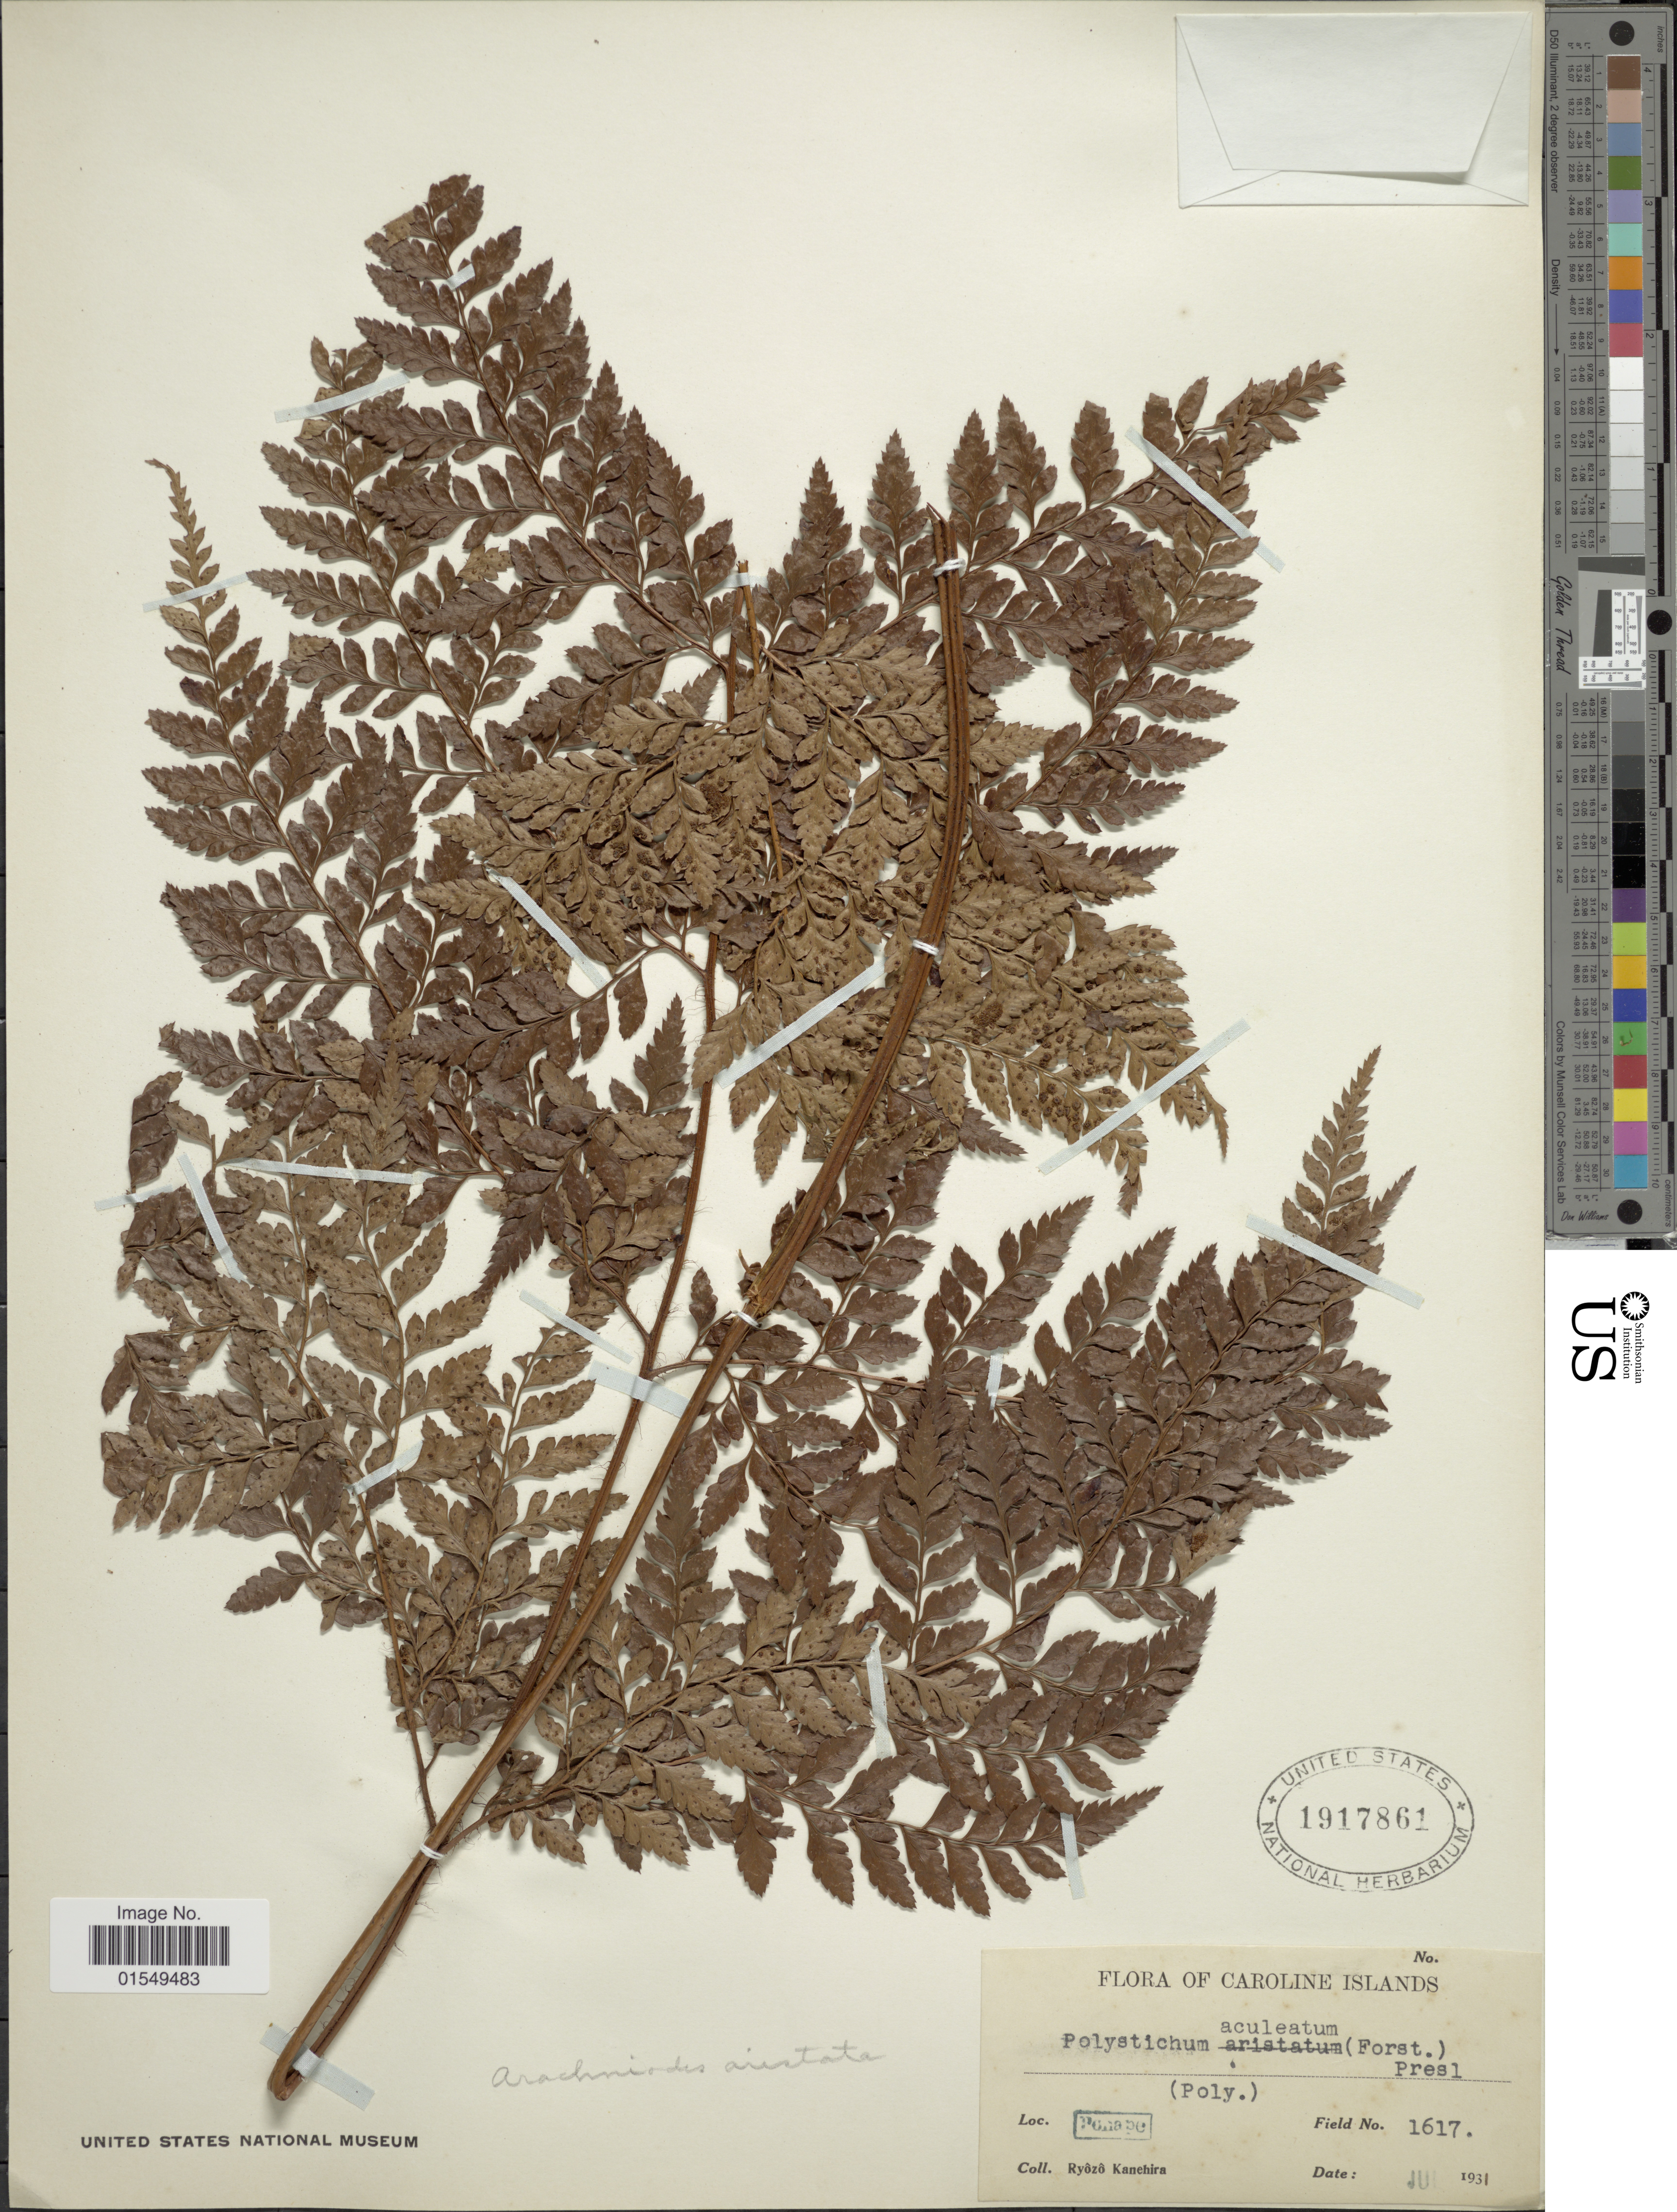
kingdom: Plantae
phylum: Tracheophyta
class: Polypodiopsida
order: Polypodiales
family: Dryopteridaceae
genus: Arachniodes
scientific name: Arachniodes aristata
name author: (G. Forst.) Tindale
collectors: R. Kanehira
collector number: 1617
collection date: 1931-07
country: Micronesia, Federated States of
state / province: Pohnpei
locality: Caroline Islands, Ponape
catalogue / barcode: US 1917861